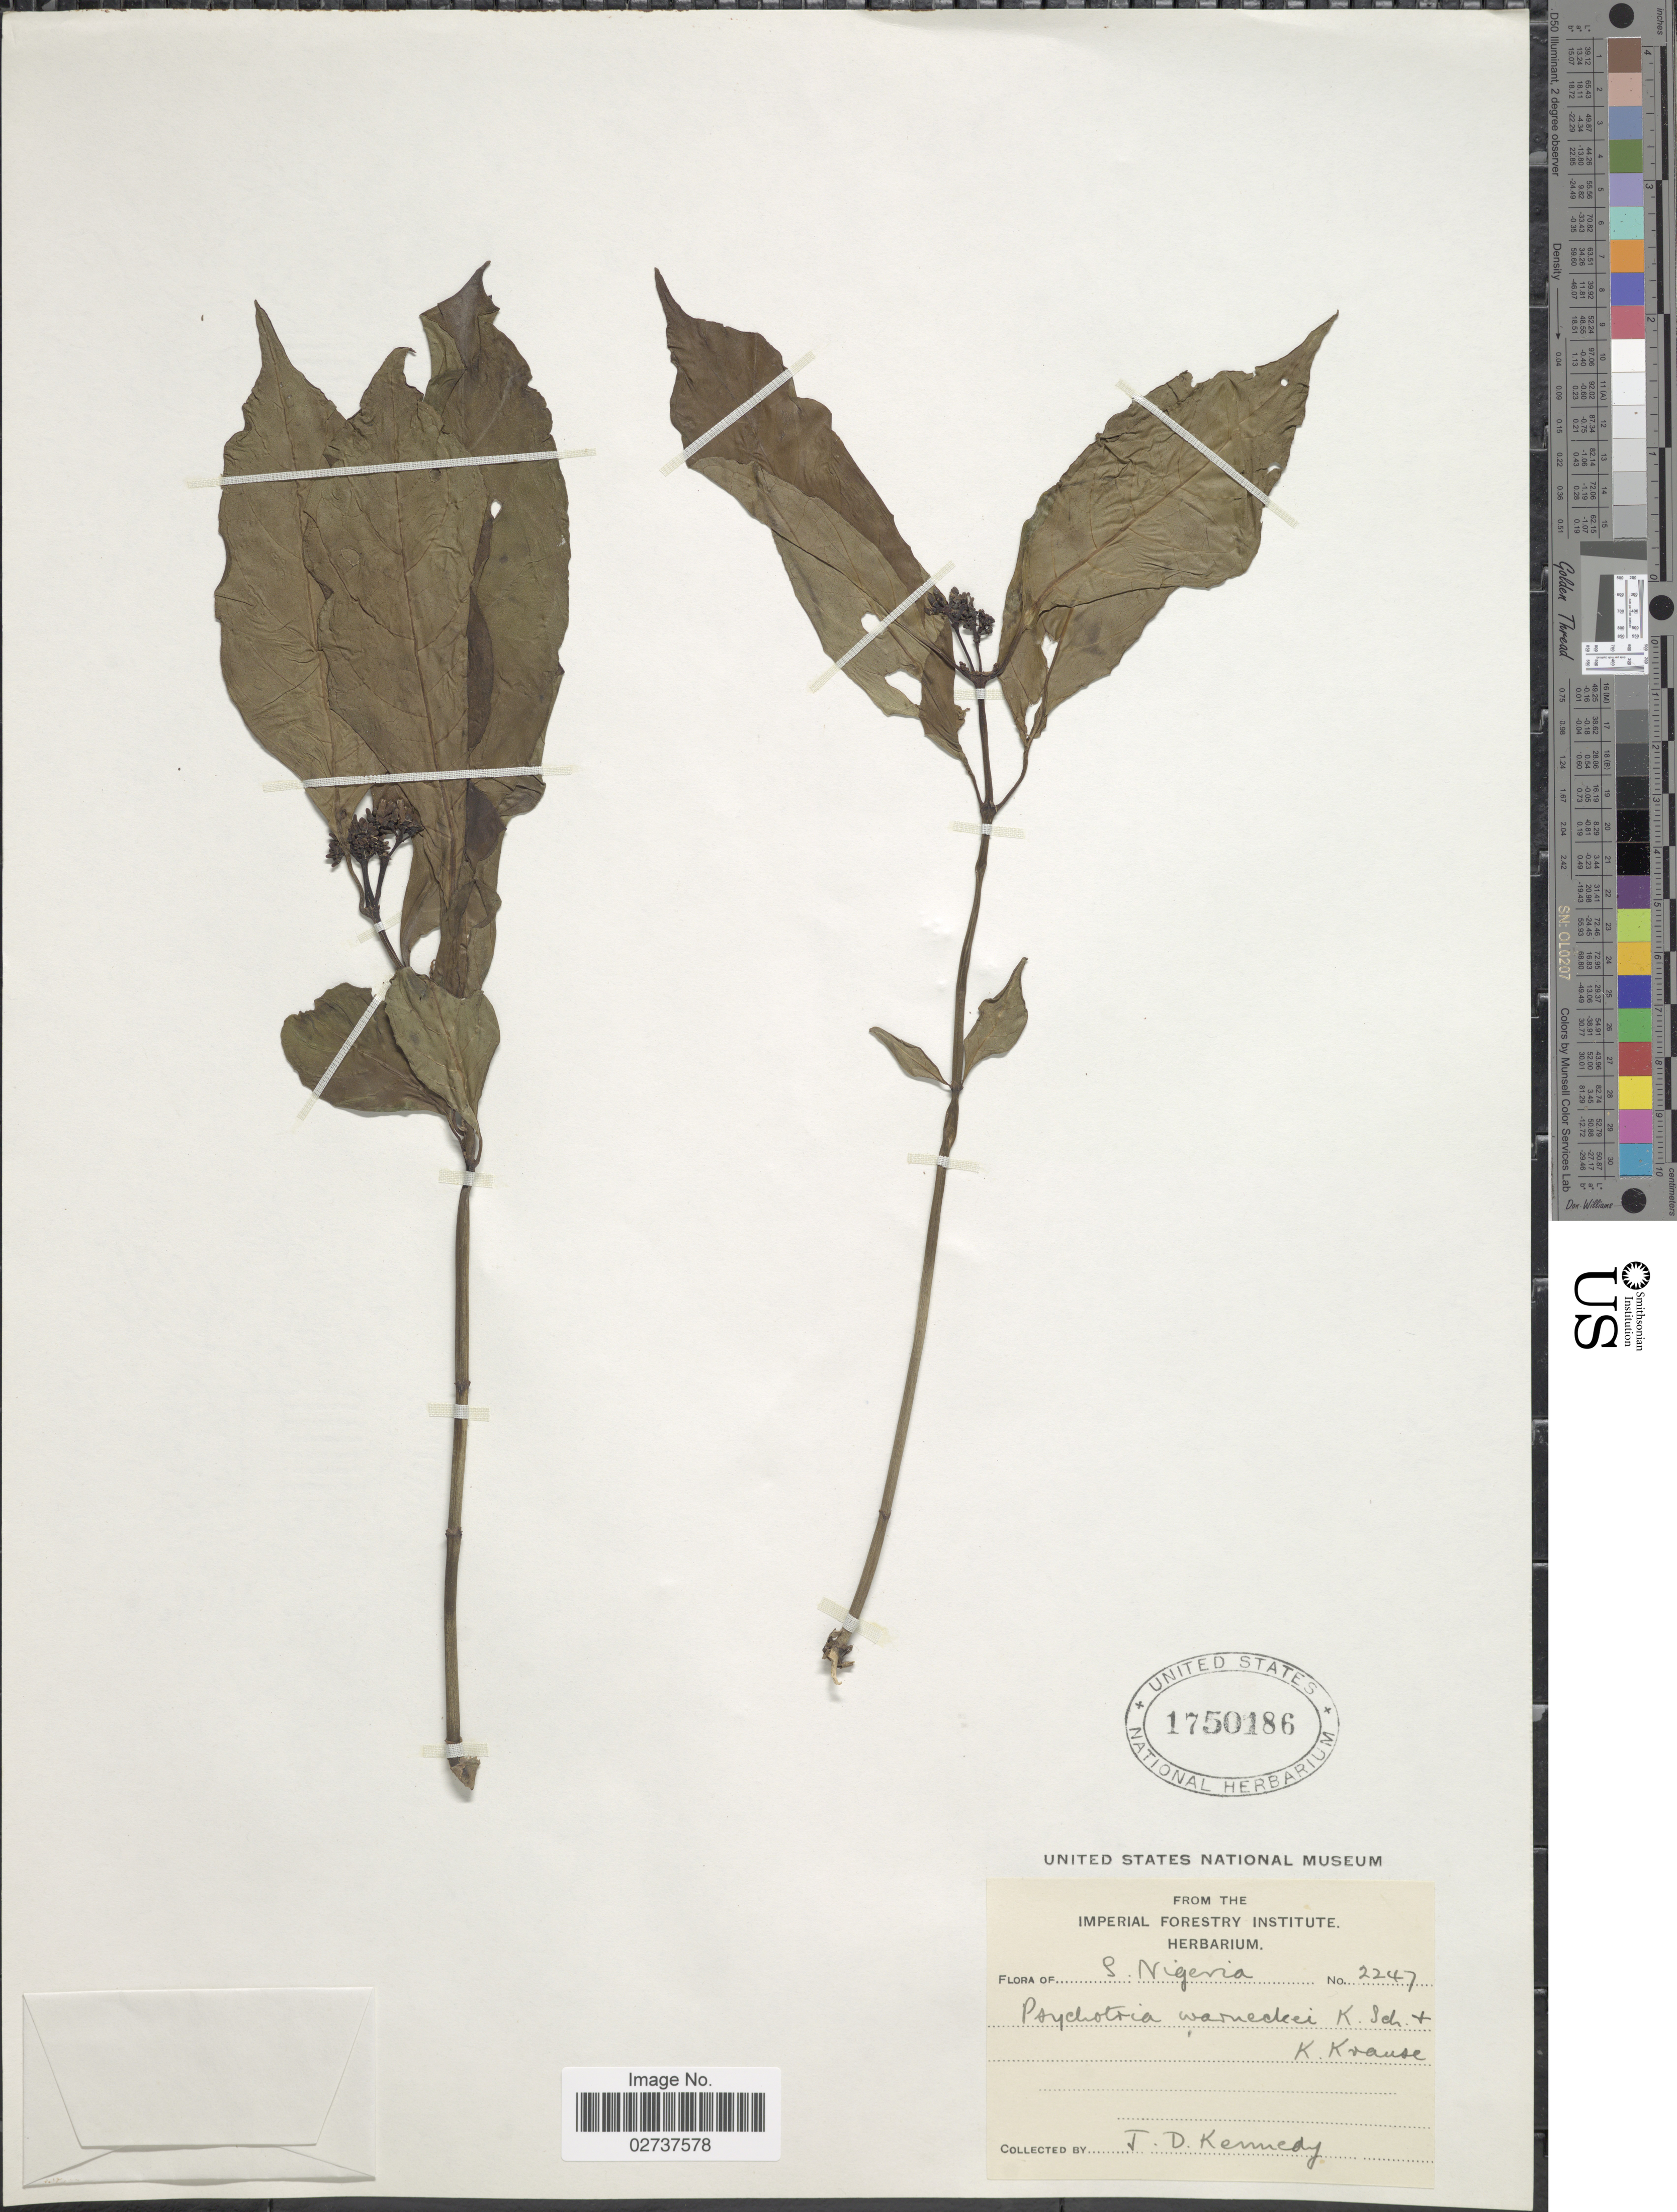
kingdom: Plantae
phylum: Tracheophyta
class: Magnoliopsida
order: Gentianales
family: Rubiaceae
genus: Psychotria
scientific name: Psychotria warneckei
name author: K. Schum. & K. Krause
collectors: J. D. Kennedy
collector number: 2247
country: Nigeria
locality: S. Nigeria.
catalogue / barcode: US 1750186